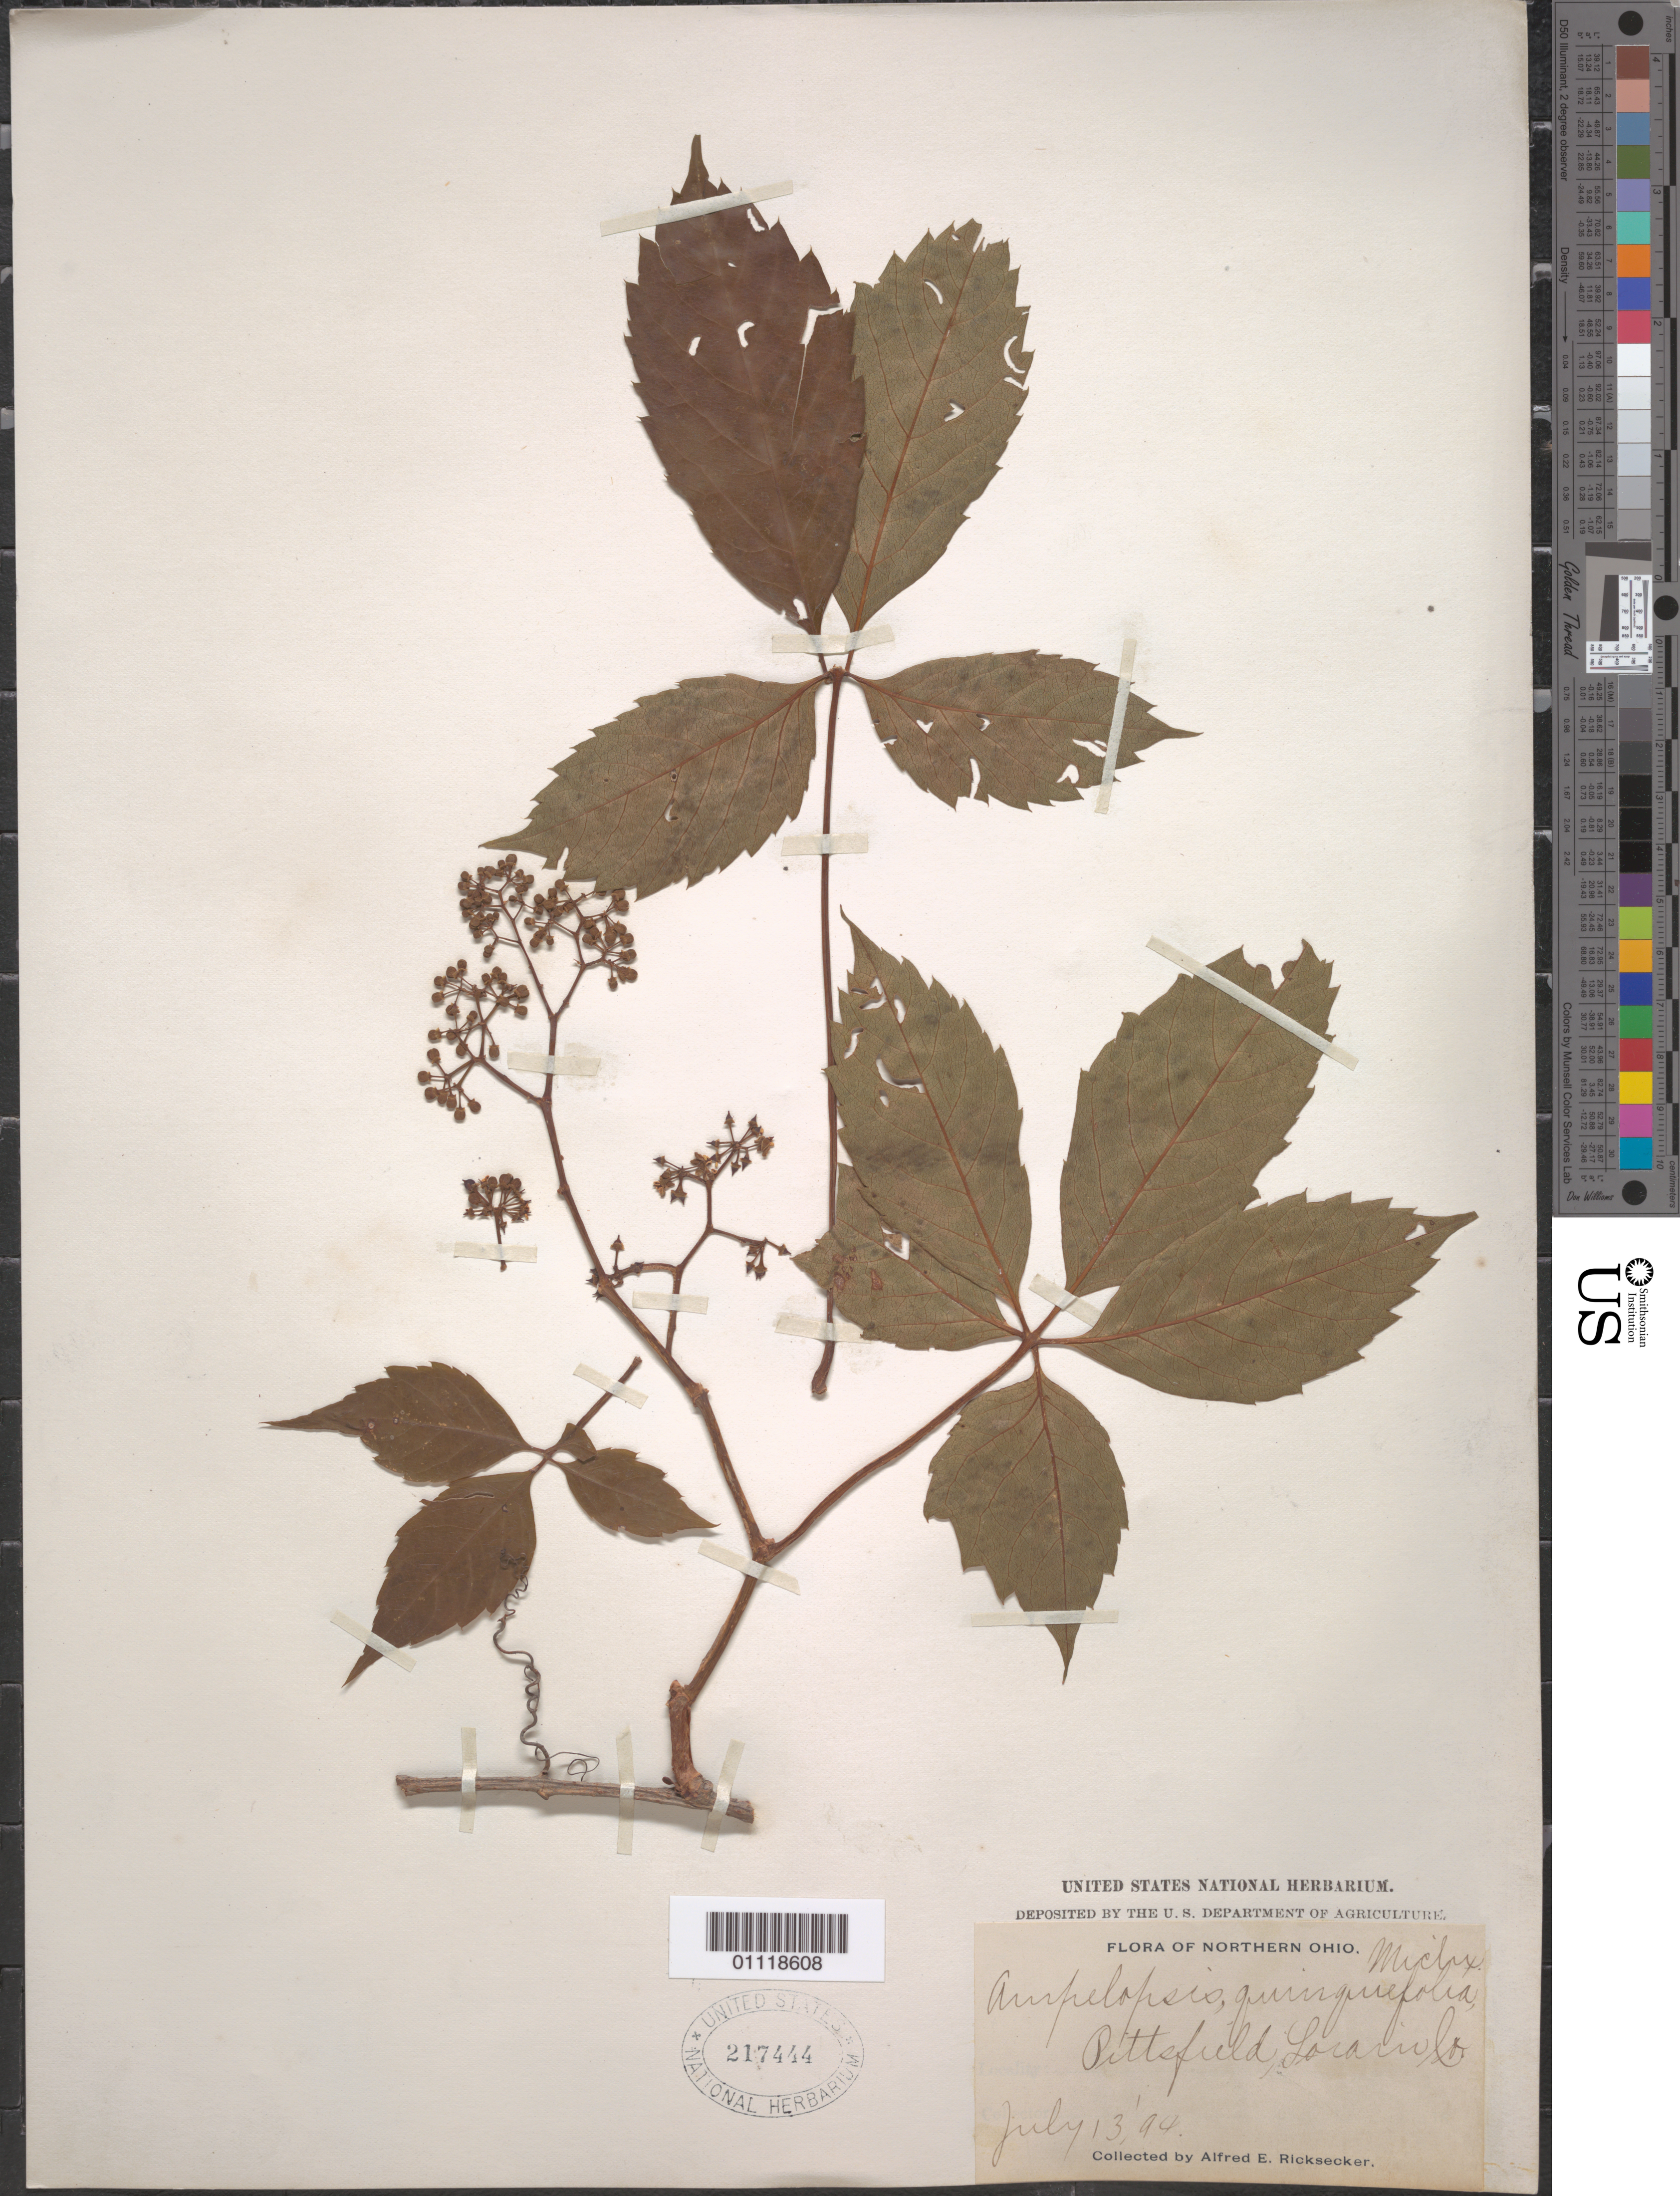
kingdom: Plantae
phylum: Tracheophyta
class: Magnoliopsida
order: Vitales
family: Vitaceae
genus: Parthenocissus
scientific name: Parthenocissus quinquefolia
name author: (L.) Planch.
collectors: A. E. Ricksecker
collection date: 1894-07-13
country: United States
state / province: Ohio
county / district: Lorain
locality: Pittsfield.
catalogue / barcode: US 217444